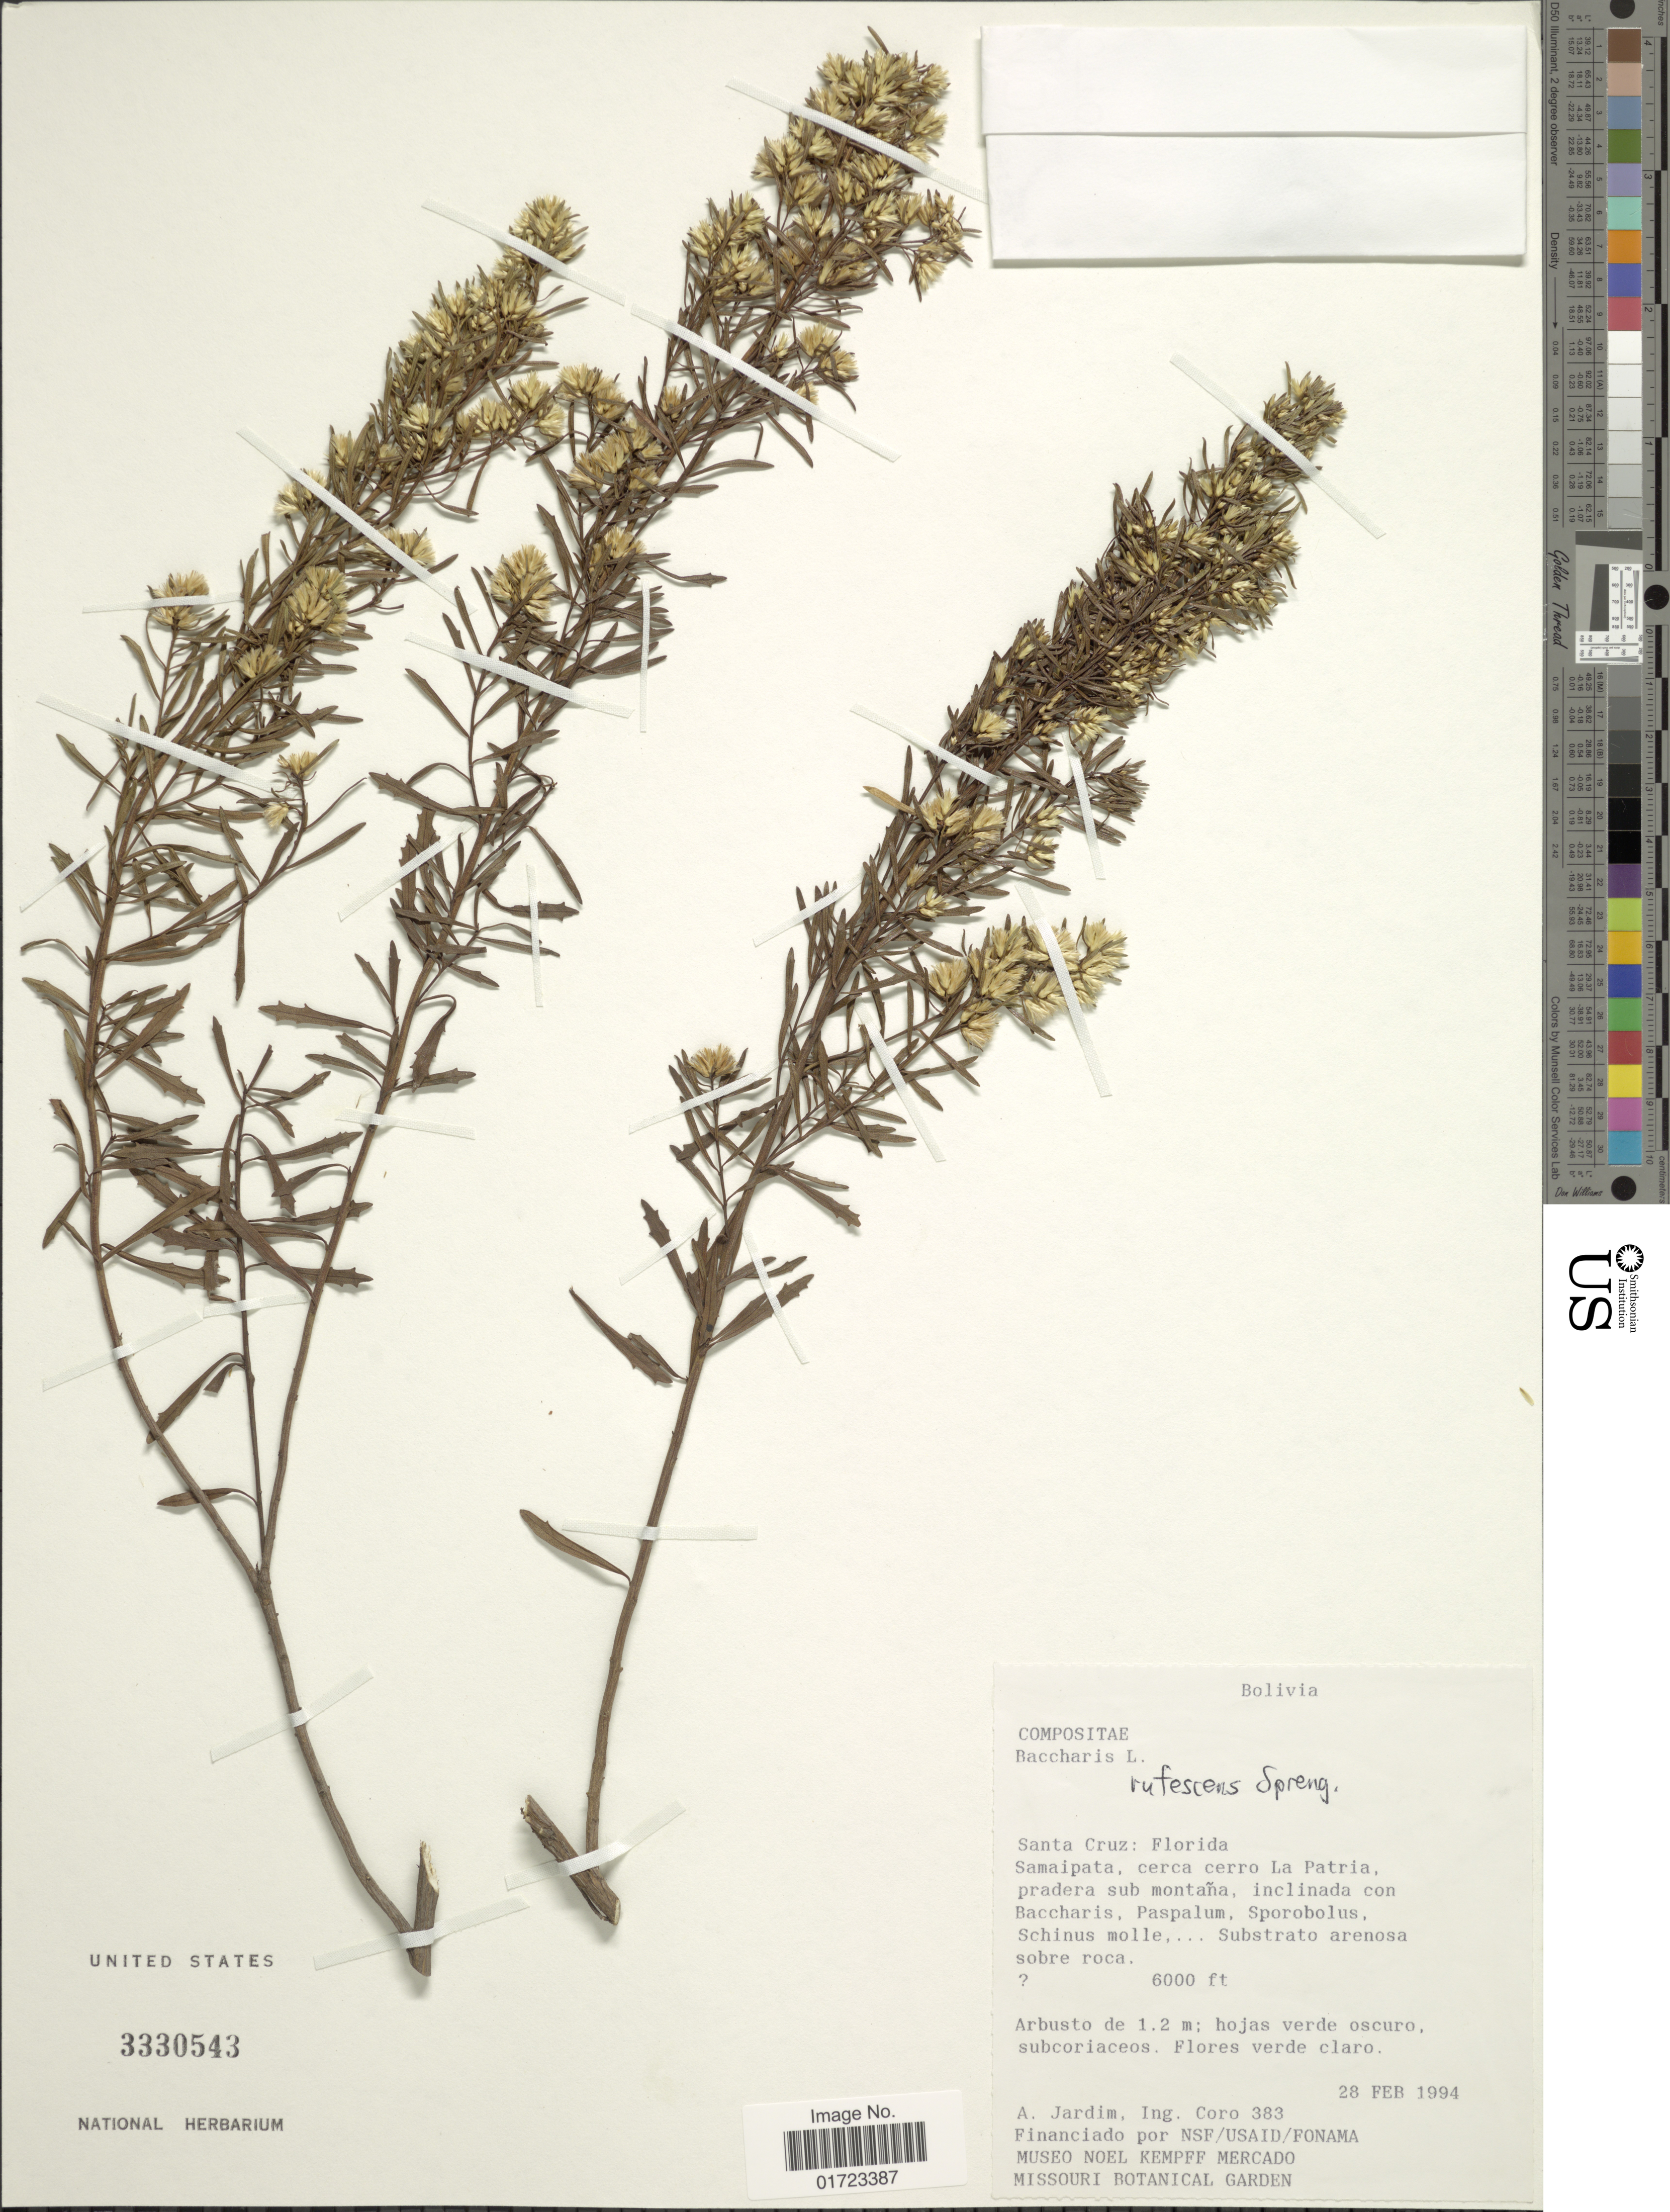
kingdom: Plantae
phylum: Tracheophyta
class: Magnoliopsida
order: Asterales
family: Asteraceae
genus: Baccharis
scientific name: Baccharis rufescens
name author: Spreng.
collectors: A. Jardim & I. Coro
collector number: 383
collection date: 1994-02-28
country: Bolivia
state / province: Santa Cruz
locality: Bolivia. Santa Cruz: Florida. Samaipata, cerca cerro La Patria, padera sub montana.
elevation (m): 1829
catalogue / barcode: US 3330543